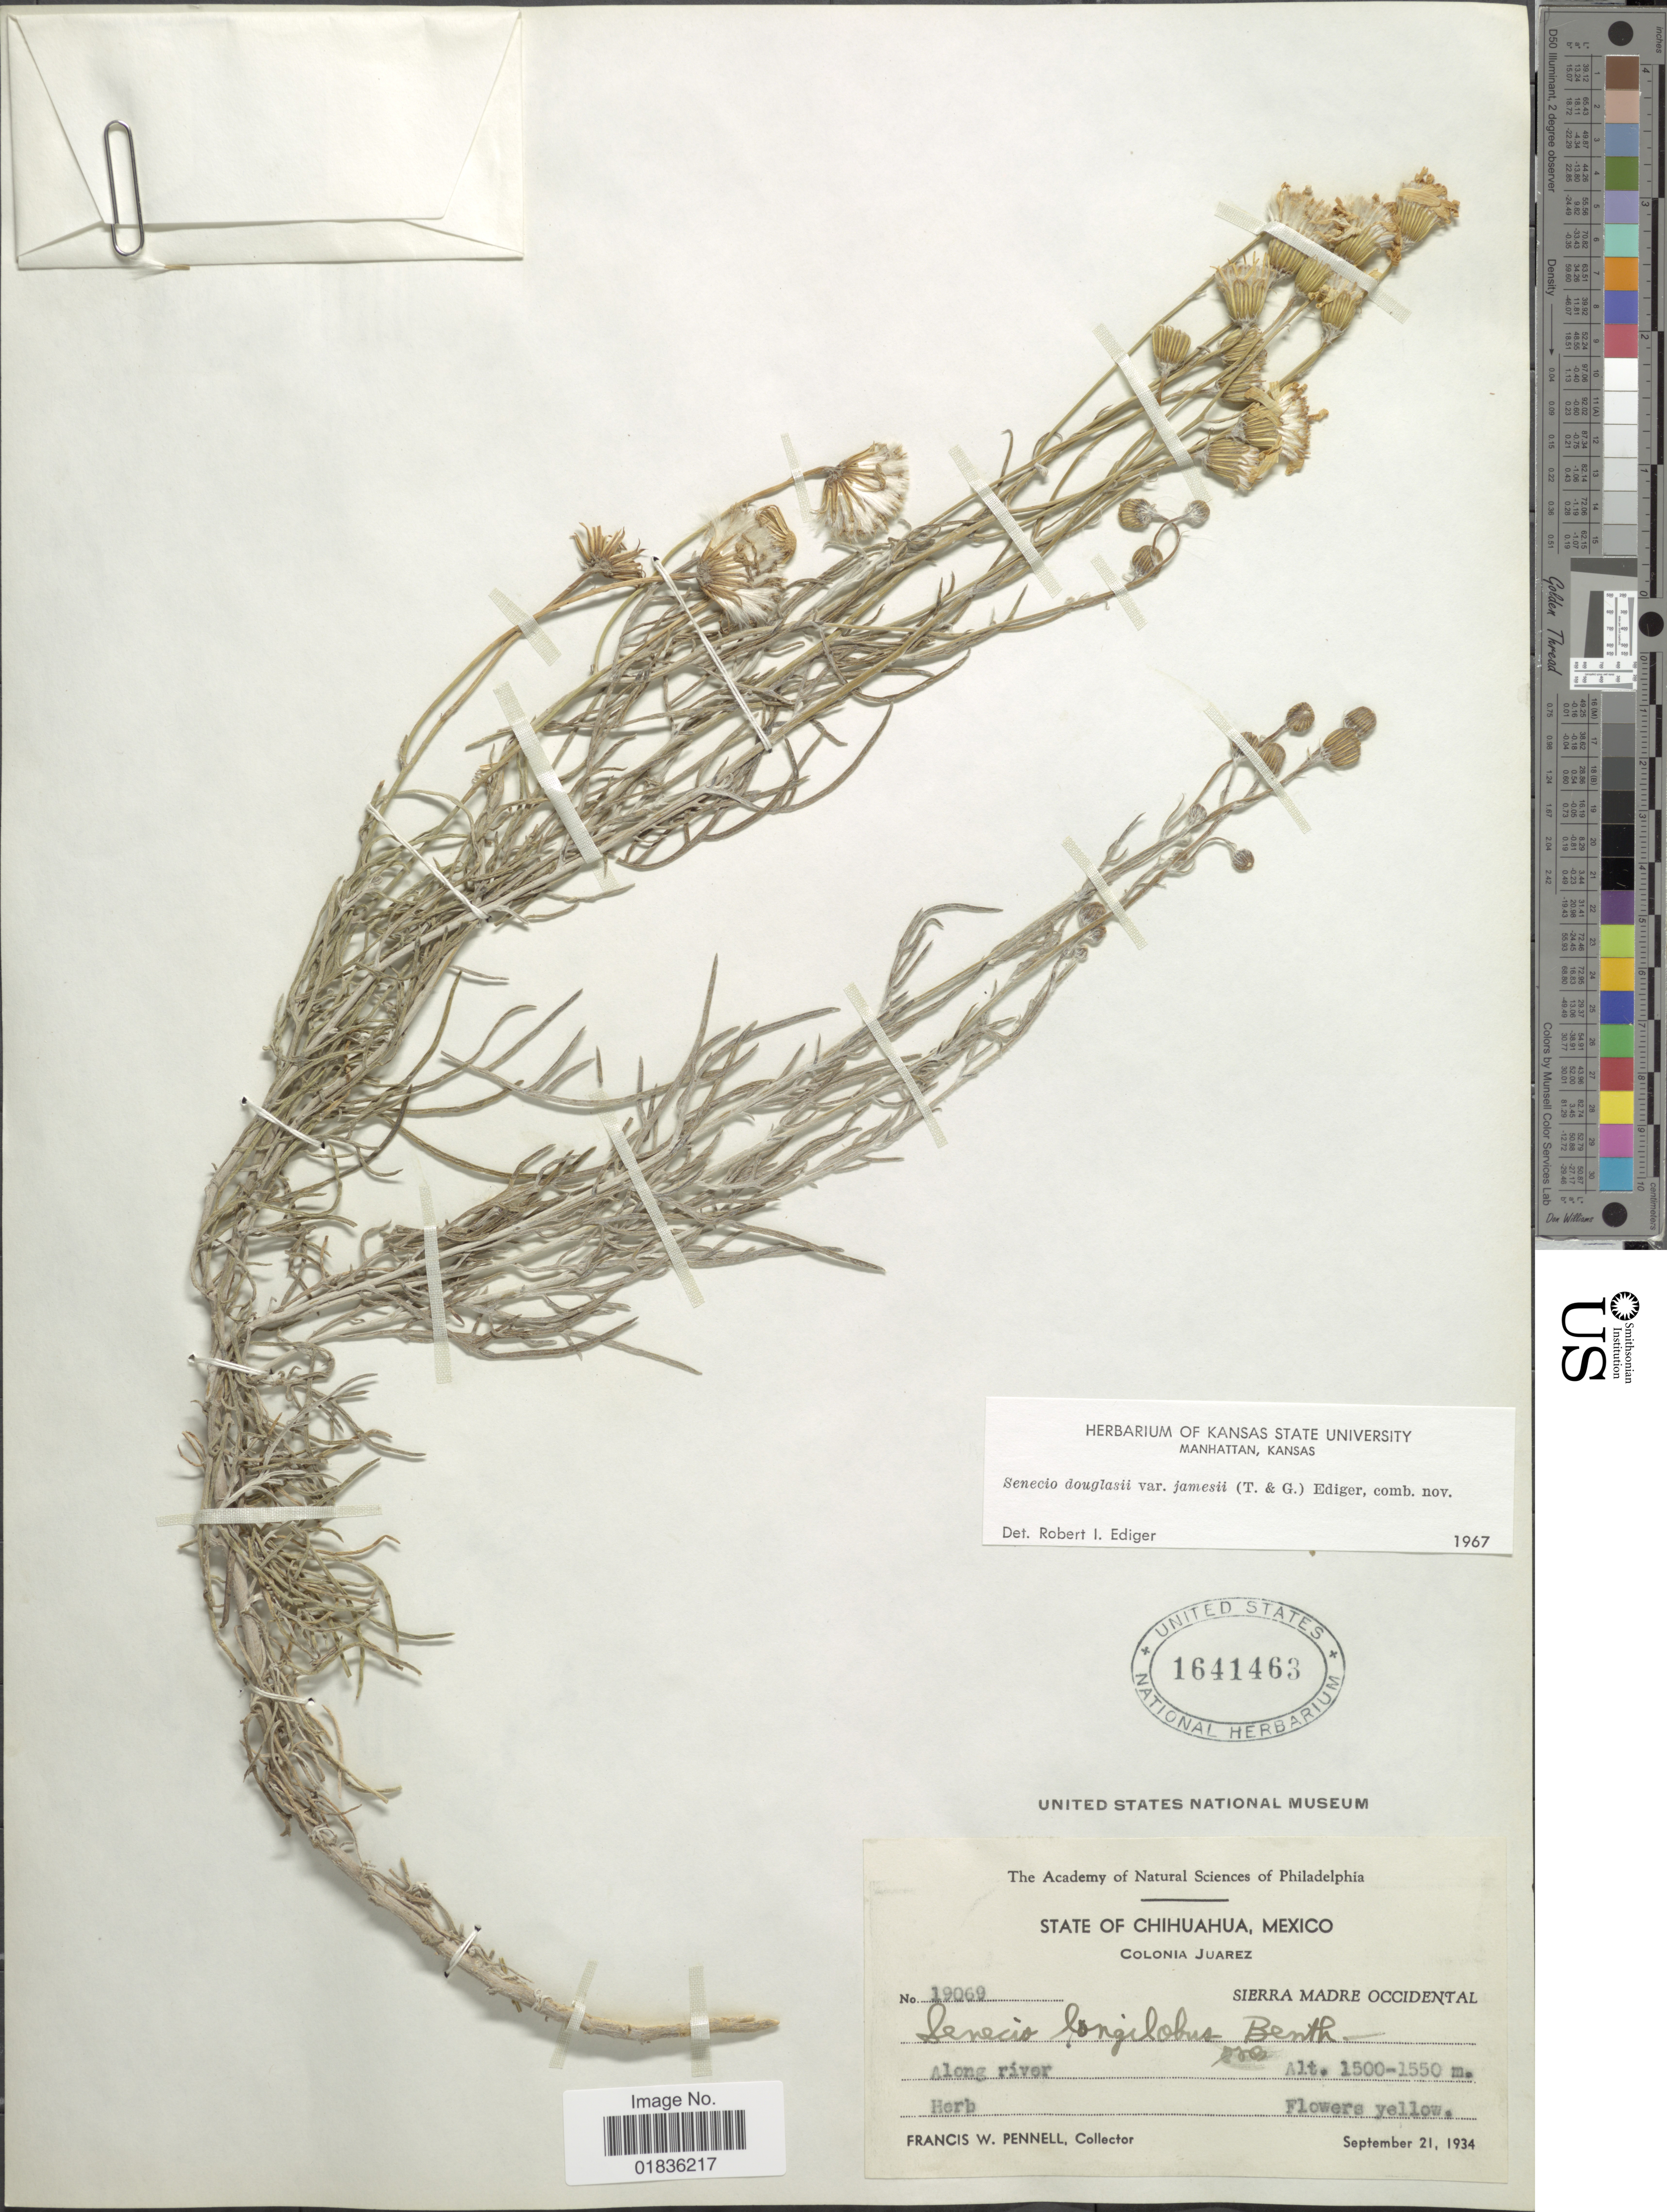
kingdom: Plantae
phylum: Tracheophyta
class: Magnoliopsida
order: Asterales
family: Asteraceae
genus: Senecio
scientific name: Senecio flaccidus var. flaccidus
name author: Less.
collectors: F. W. Pennell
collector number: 19069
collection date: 1934-09-21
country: Mexico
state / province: Chihuahua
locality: Colonia Juarez, along river.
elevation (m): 1500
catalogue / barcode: US 1641463